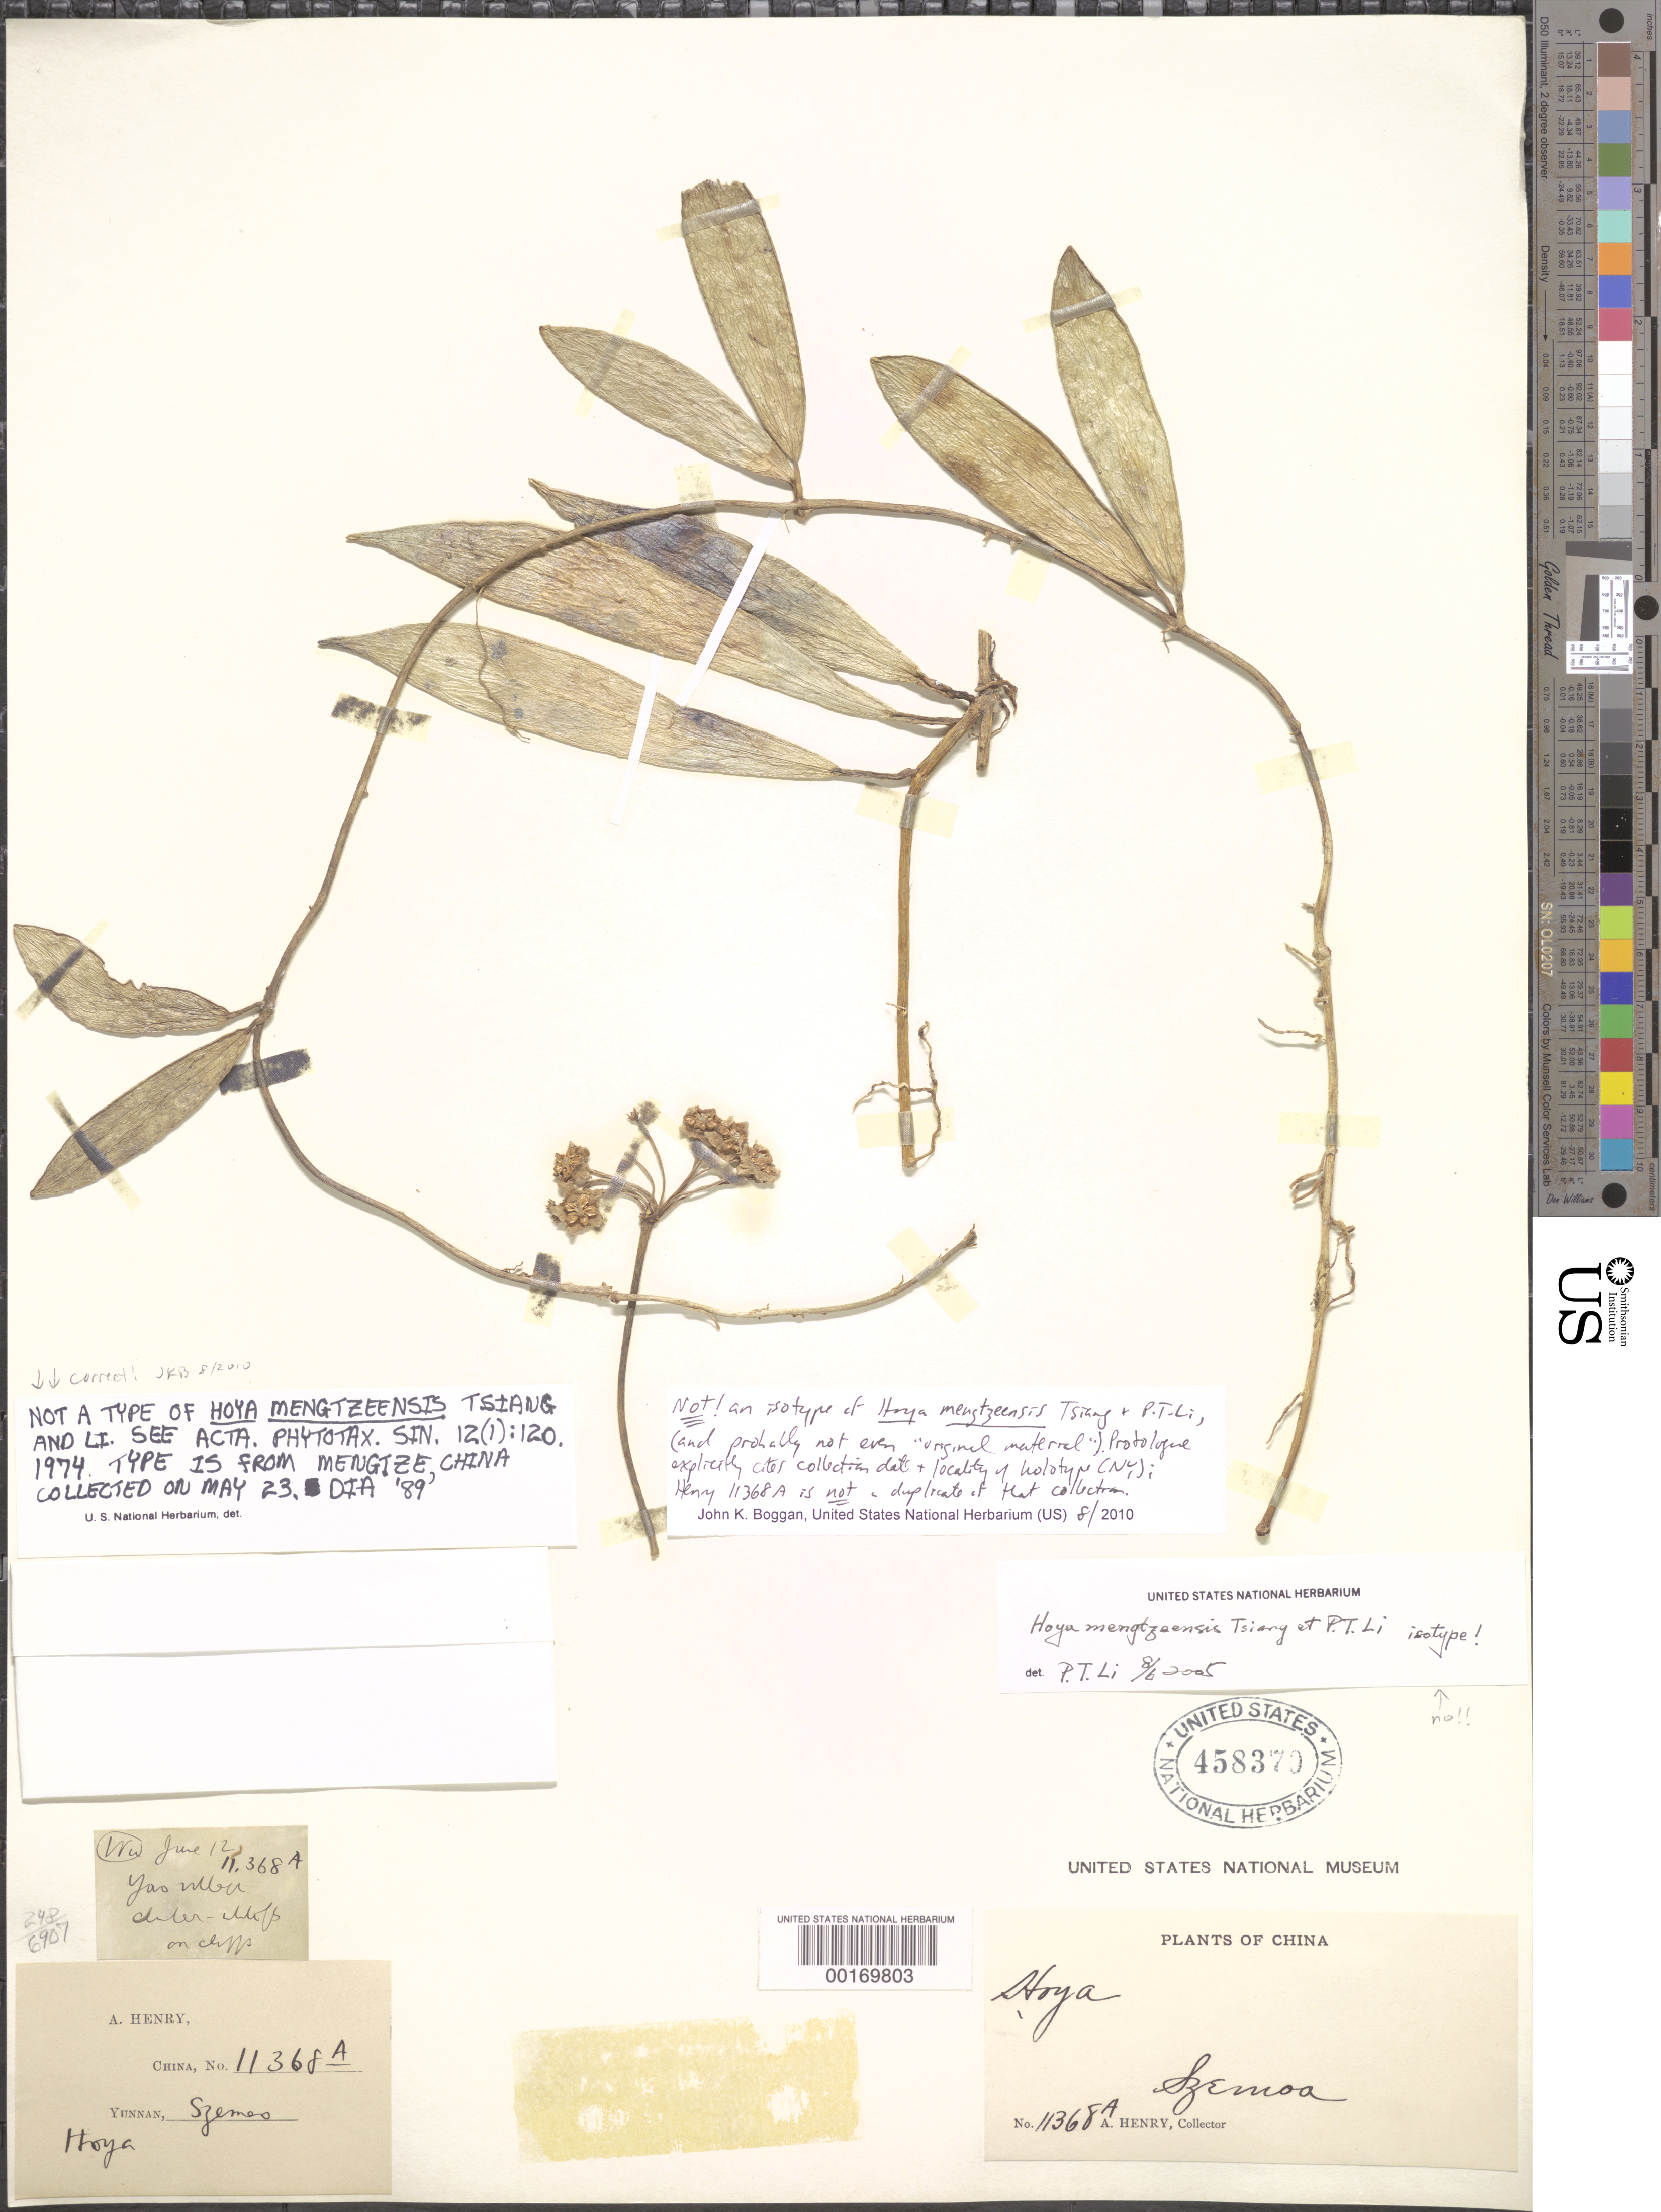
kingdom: Plantae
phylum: Tracheophyta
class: Magnoliopsida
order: Gentianales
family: Apocynaceae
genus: Hoya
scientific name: Hoya mengtzeensis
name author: Tsiang & P.T. Li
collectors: A. Henry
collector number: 11368 A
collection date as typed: Transcribed d/m/y: /6/12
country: China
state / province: Yunnan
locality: Szemoa.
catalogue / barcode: US 458370